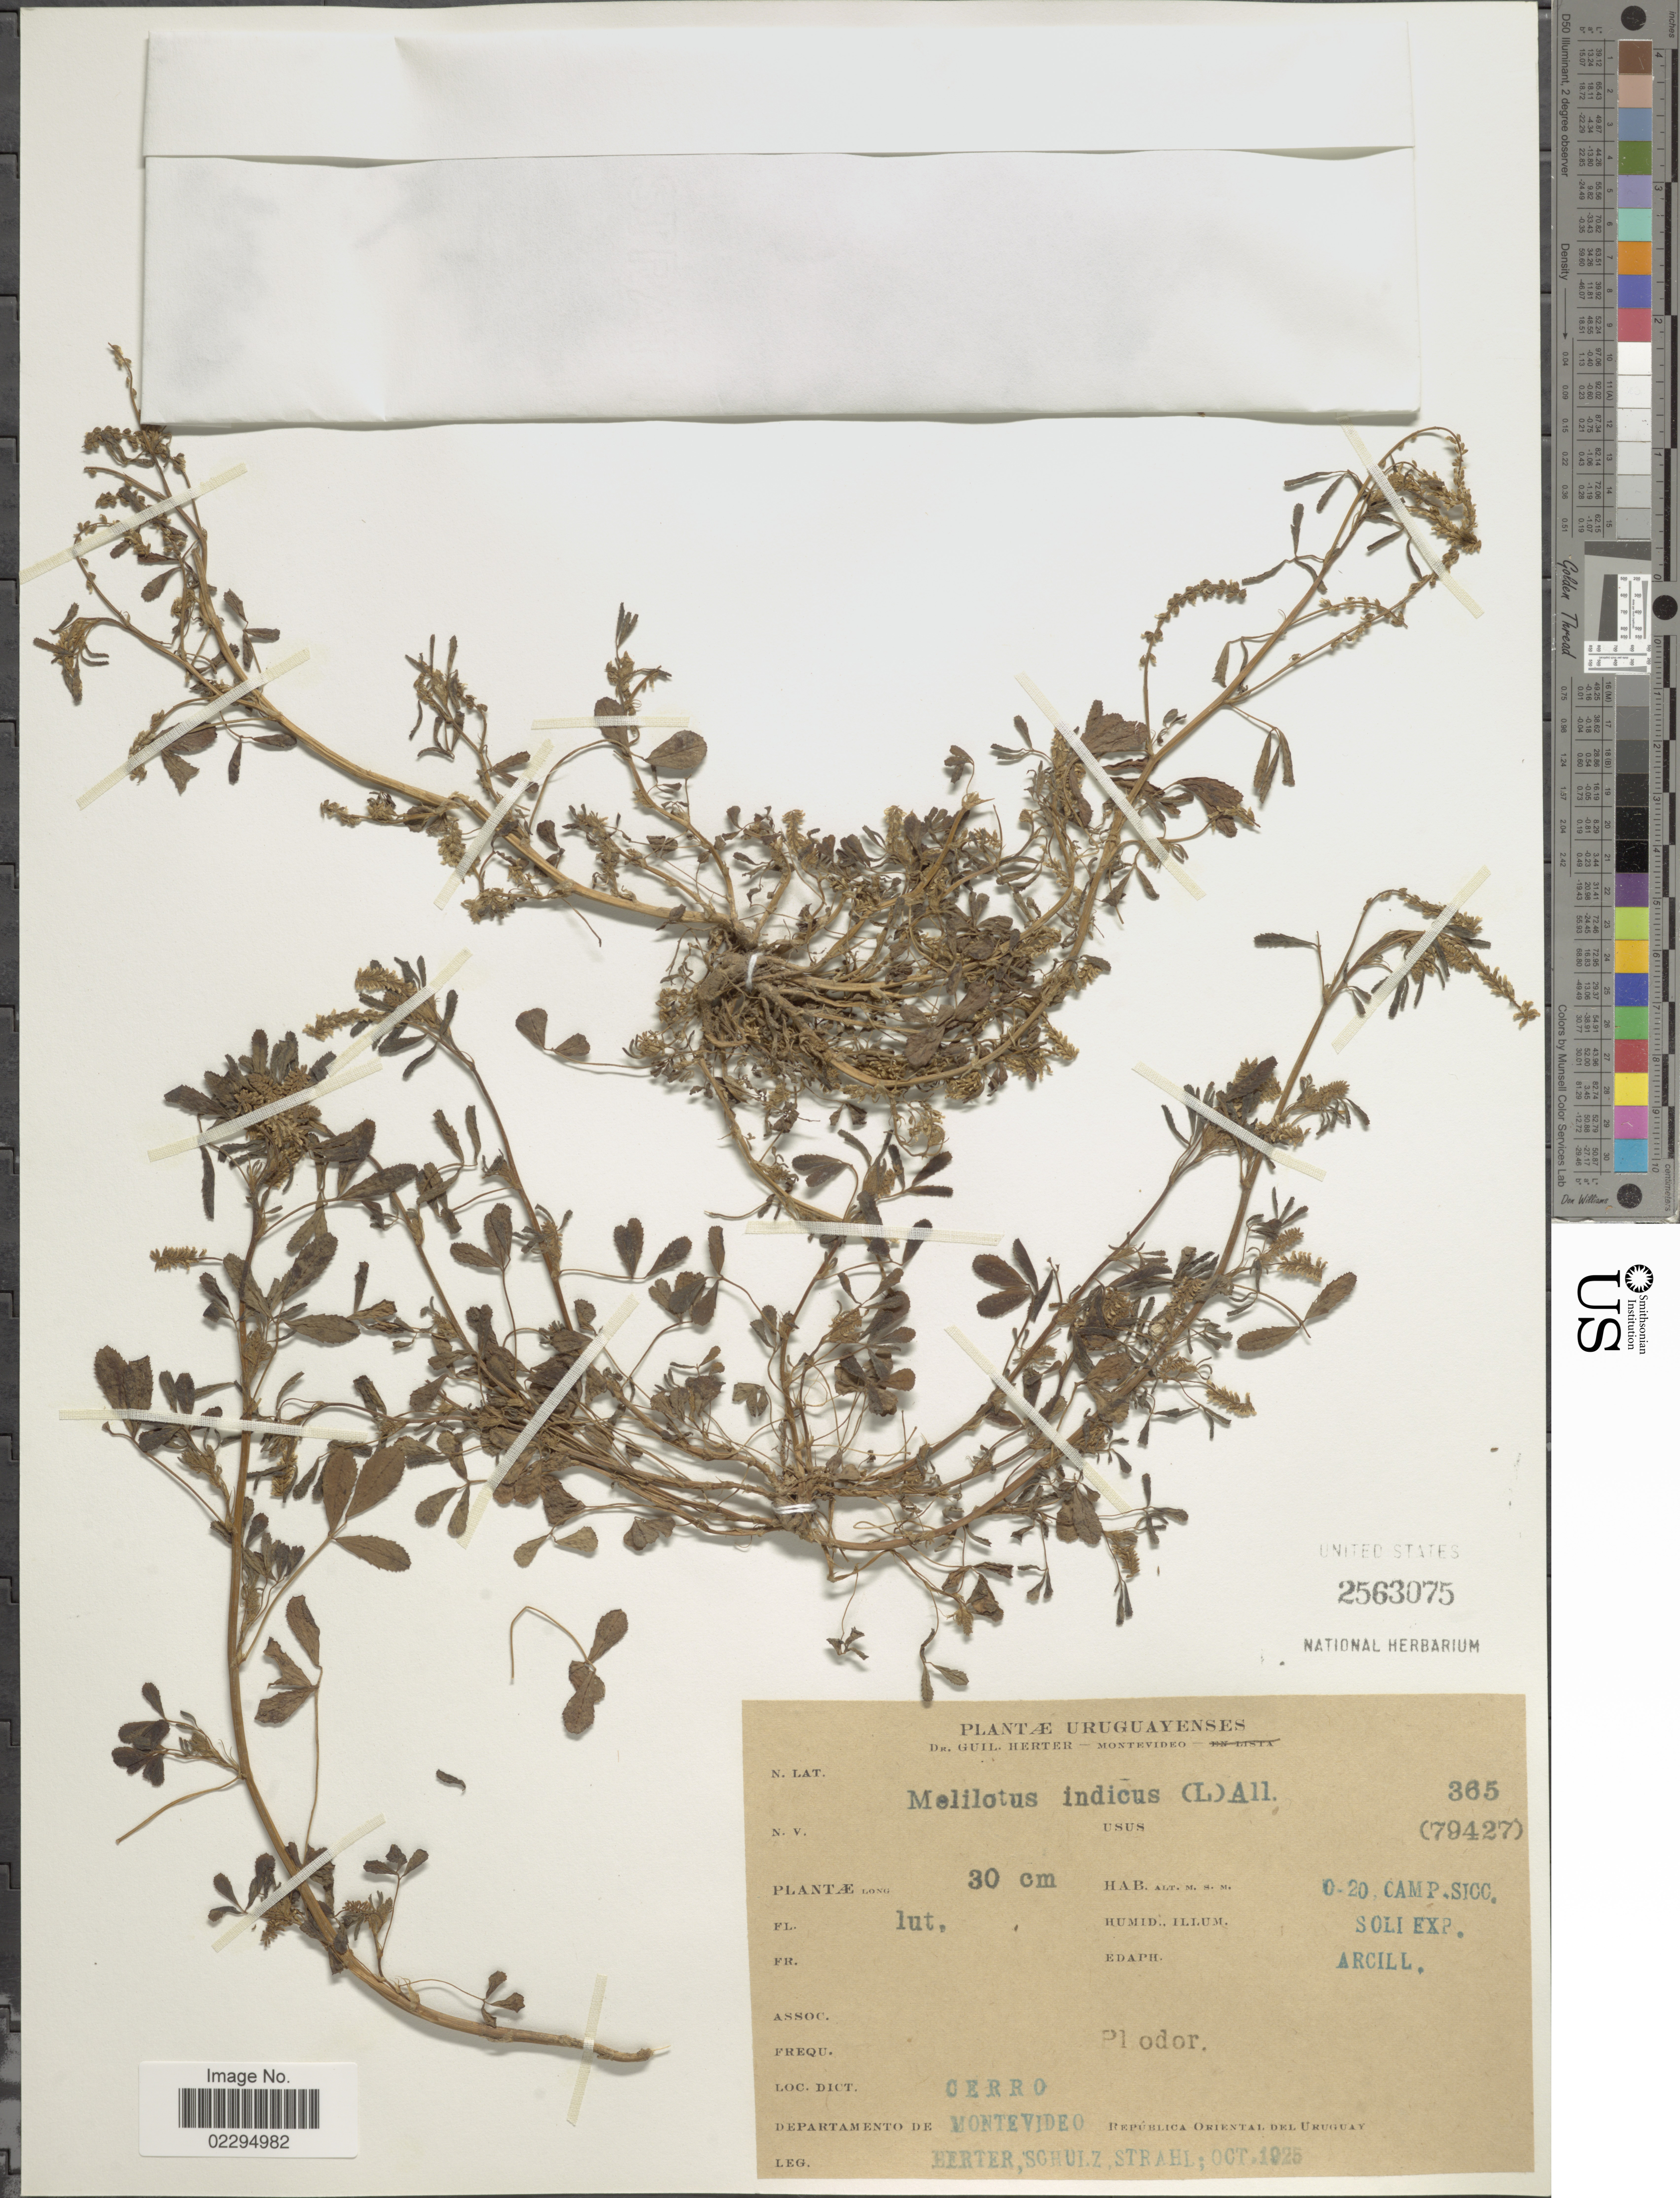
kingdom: Plantae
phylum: Tracheophyta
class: Magnoliopsida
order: Fabales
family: Fabaceae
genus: Melilotus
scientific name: Melilotus indicus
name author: (L.) All.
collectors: G. Herter, Schulz, -- & -. Strahl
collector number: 365/79427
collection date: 1925-10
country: Uruguay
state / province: Montevideo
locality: Cerro, Departamento de Montevideo, República Oriental de Uruguay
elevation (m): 0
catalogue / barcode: US 2563075